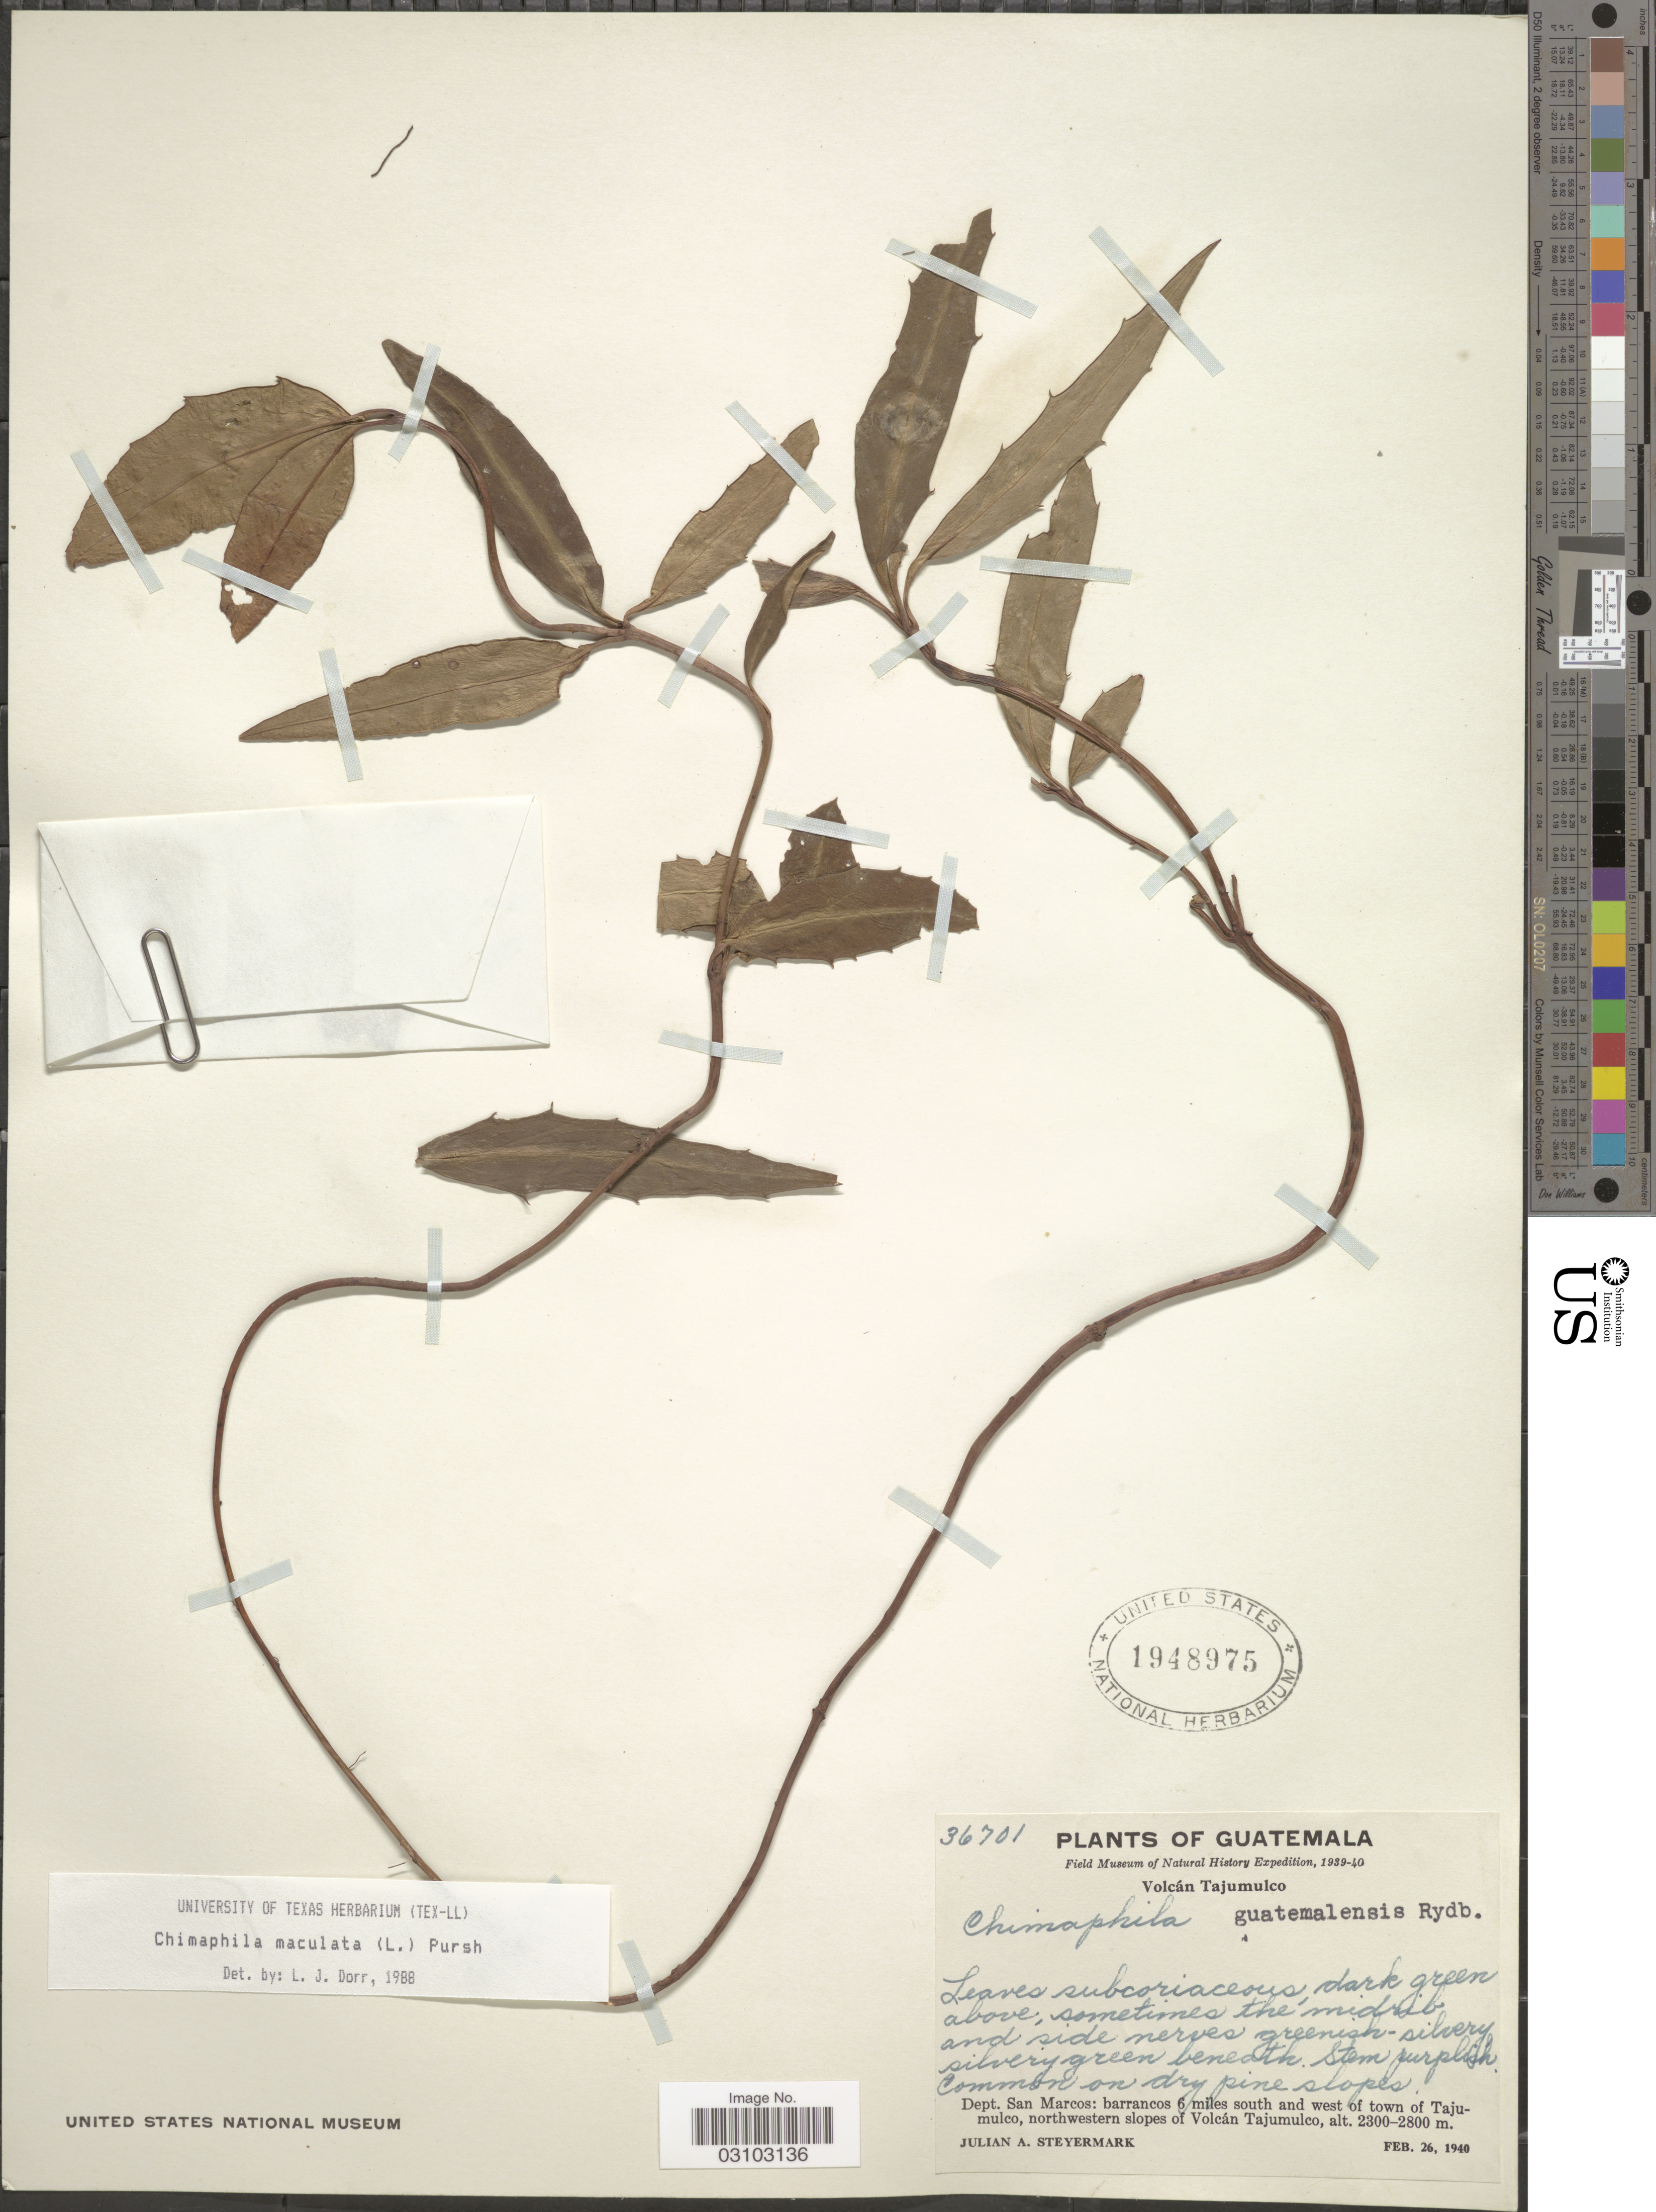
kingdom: Plantae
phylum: Tracheophyta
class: Magnoliopsida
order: Ericales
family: Ericaceae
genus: Chimaphila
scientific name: Chimaphila maculata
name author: (L.) Pursh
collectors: J. Steyermark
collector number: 36701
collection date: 1940-02-26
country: Guatemala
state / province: San Marcos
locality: Volcán Tajumulco, Dept. San Marcos: barrancos 6 miles south and west of town of Tajumulco, northwestern slopes of Volcán Tajumulco.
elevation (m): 2300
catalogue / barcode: US 1948975